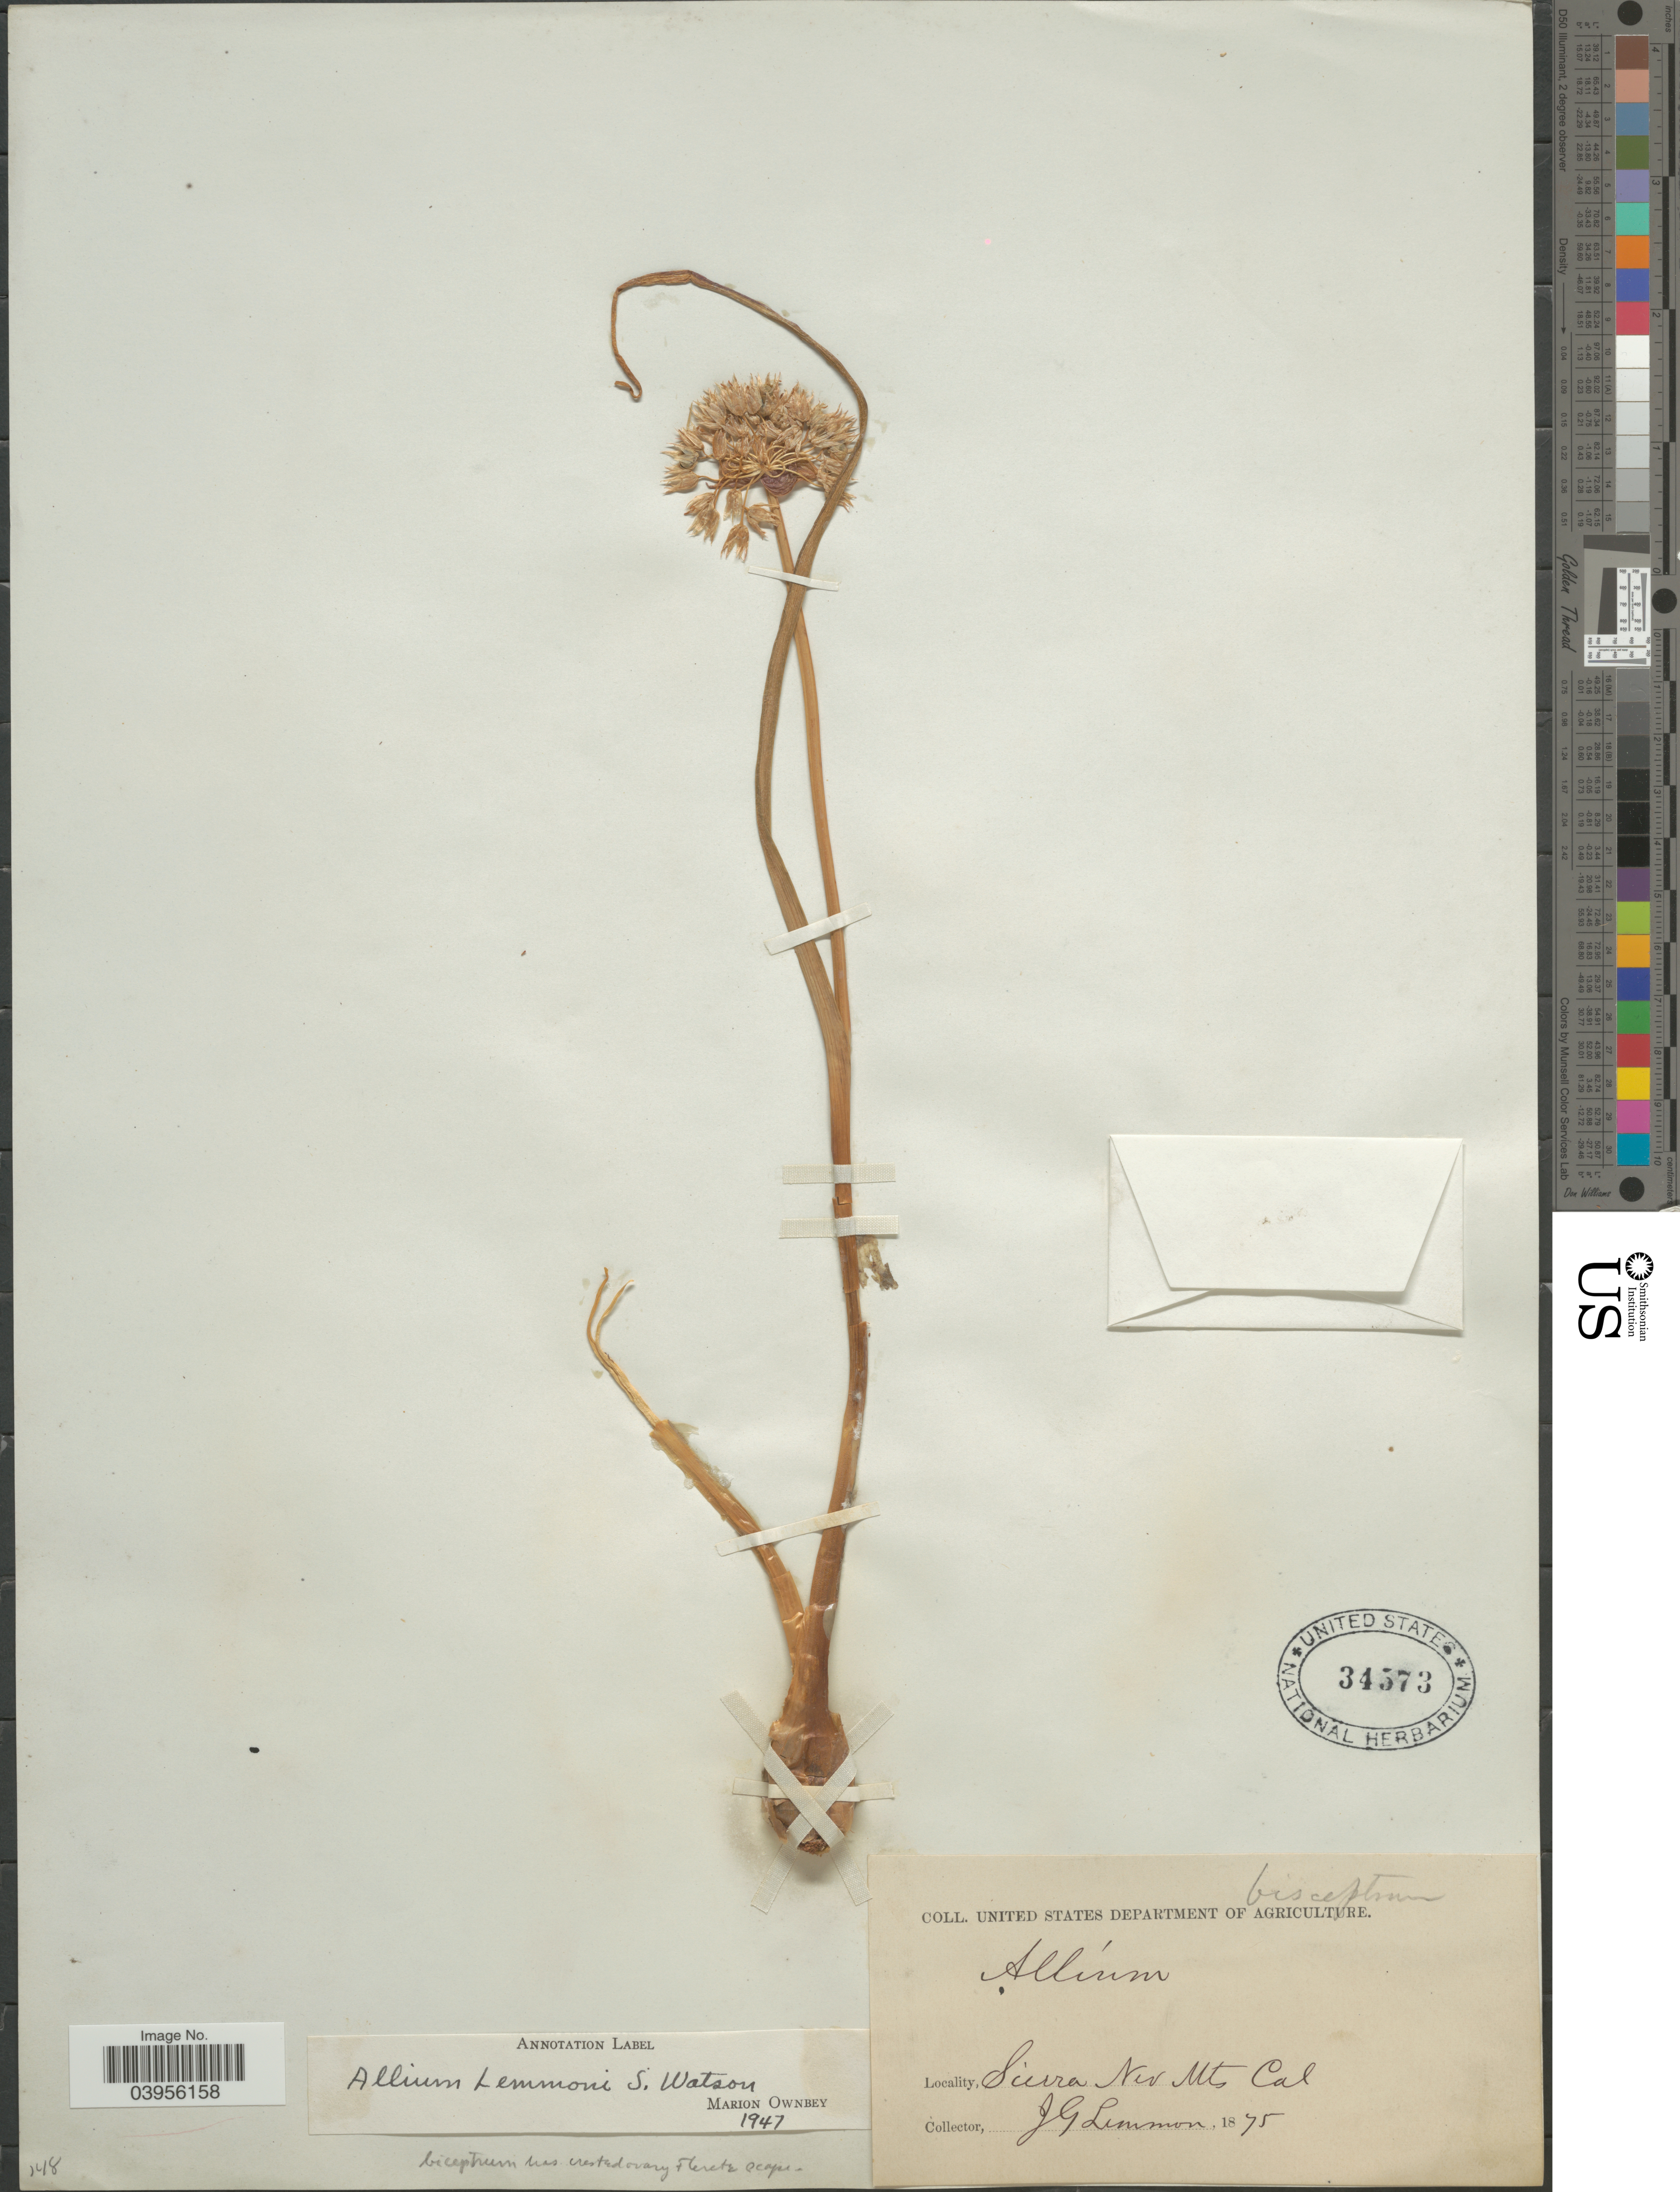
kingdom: Plantae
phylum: Tracheophyta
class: Liliopsida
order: Asparagales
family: Amaryllidaceae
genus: Allium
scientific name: Allium lemmonii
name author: S. Watson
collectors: J. Lemmon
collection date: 1875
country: United States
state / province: California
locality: Sierra Nev Mts. Cal.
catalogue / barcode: US 34573